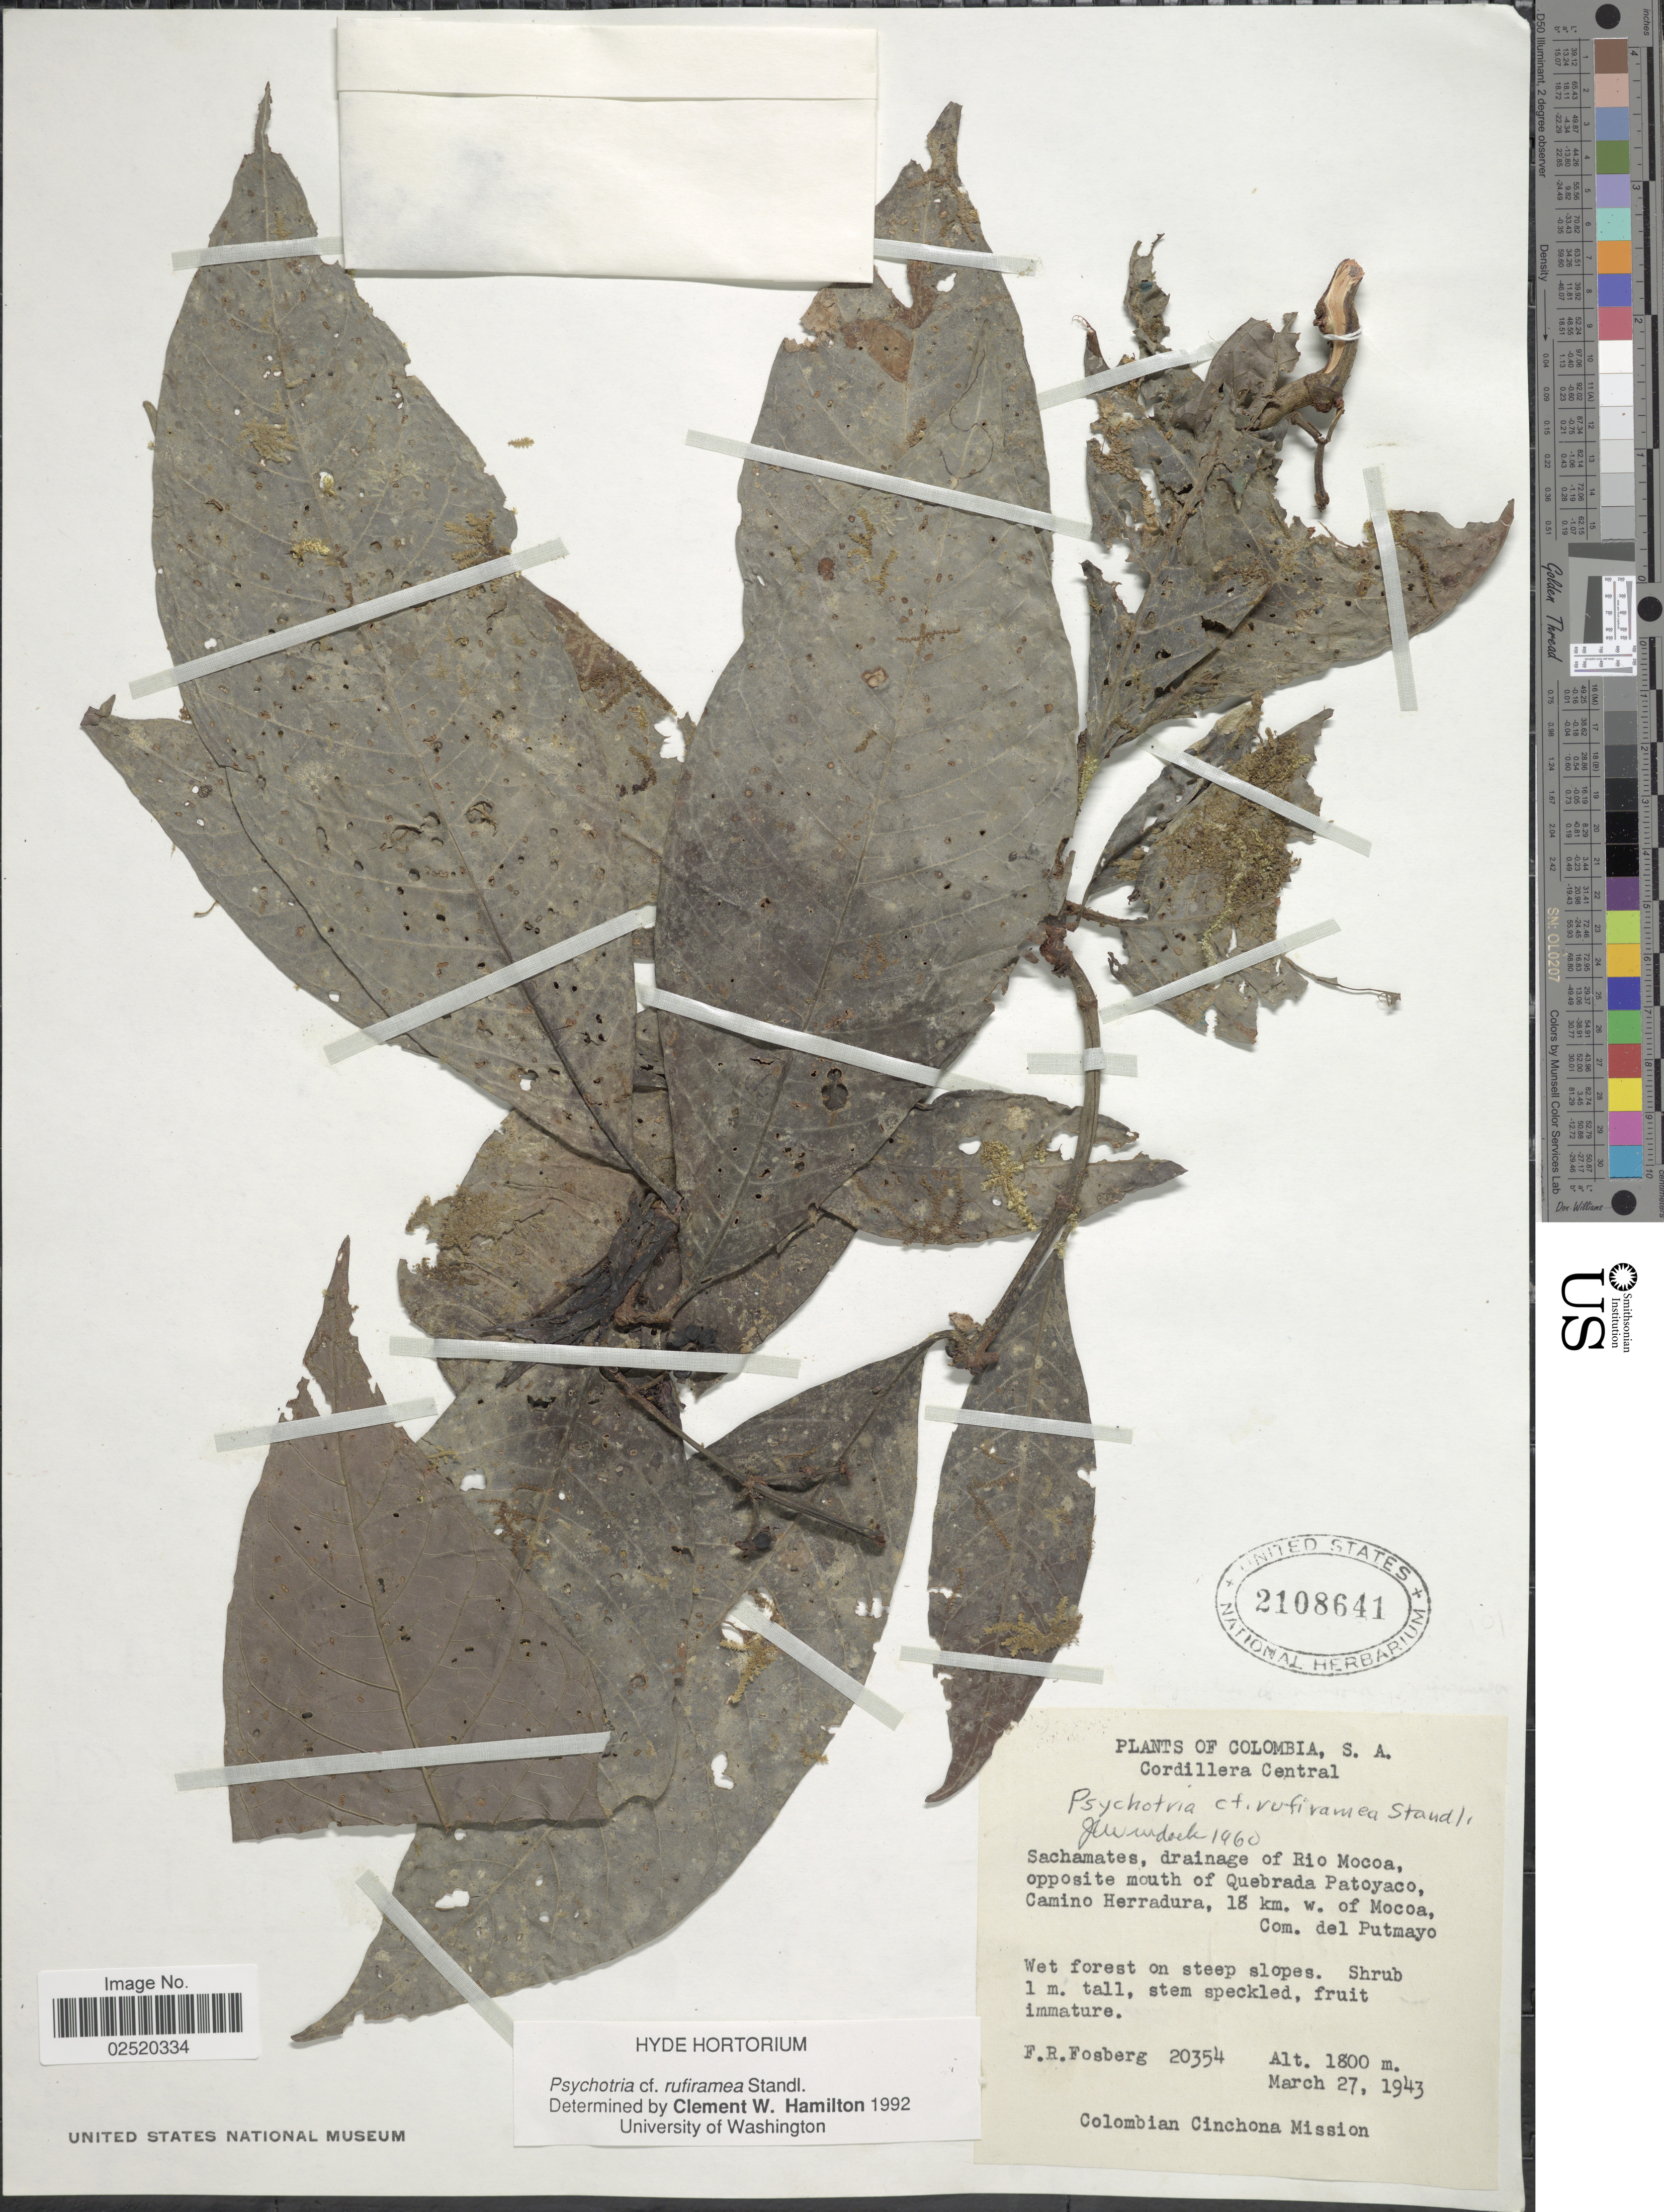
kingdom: Plantae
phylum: Tracheophyta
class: Magnoliopsida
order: Gentianales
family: Rubiaceae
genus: Psychotria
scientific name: Psychotria rufiramea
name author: Standl.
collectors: F. R. Fosberg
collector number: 20354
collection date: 1943-03-27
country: Colombia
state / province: Putumayo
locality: Cordillera Central, Sachamates, drainage of Rio Mocoa, opposite mouth of Quebrada Patoyaco, Camino Herradura, 18 km. w. of Mocoa, Com. el Putumayo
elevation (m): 1800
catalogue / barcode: US 2108641